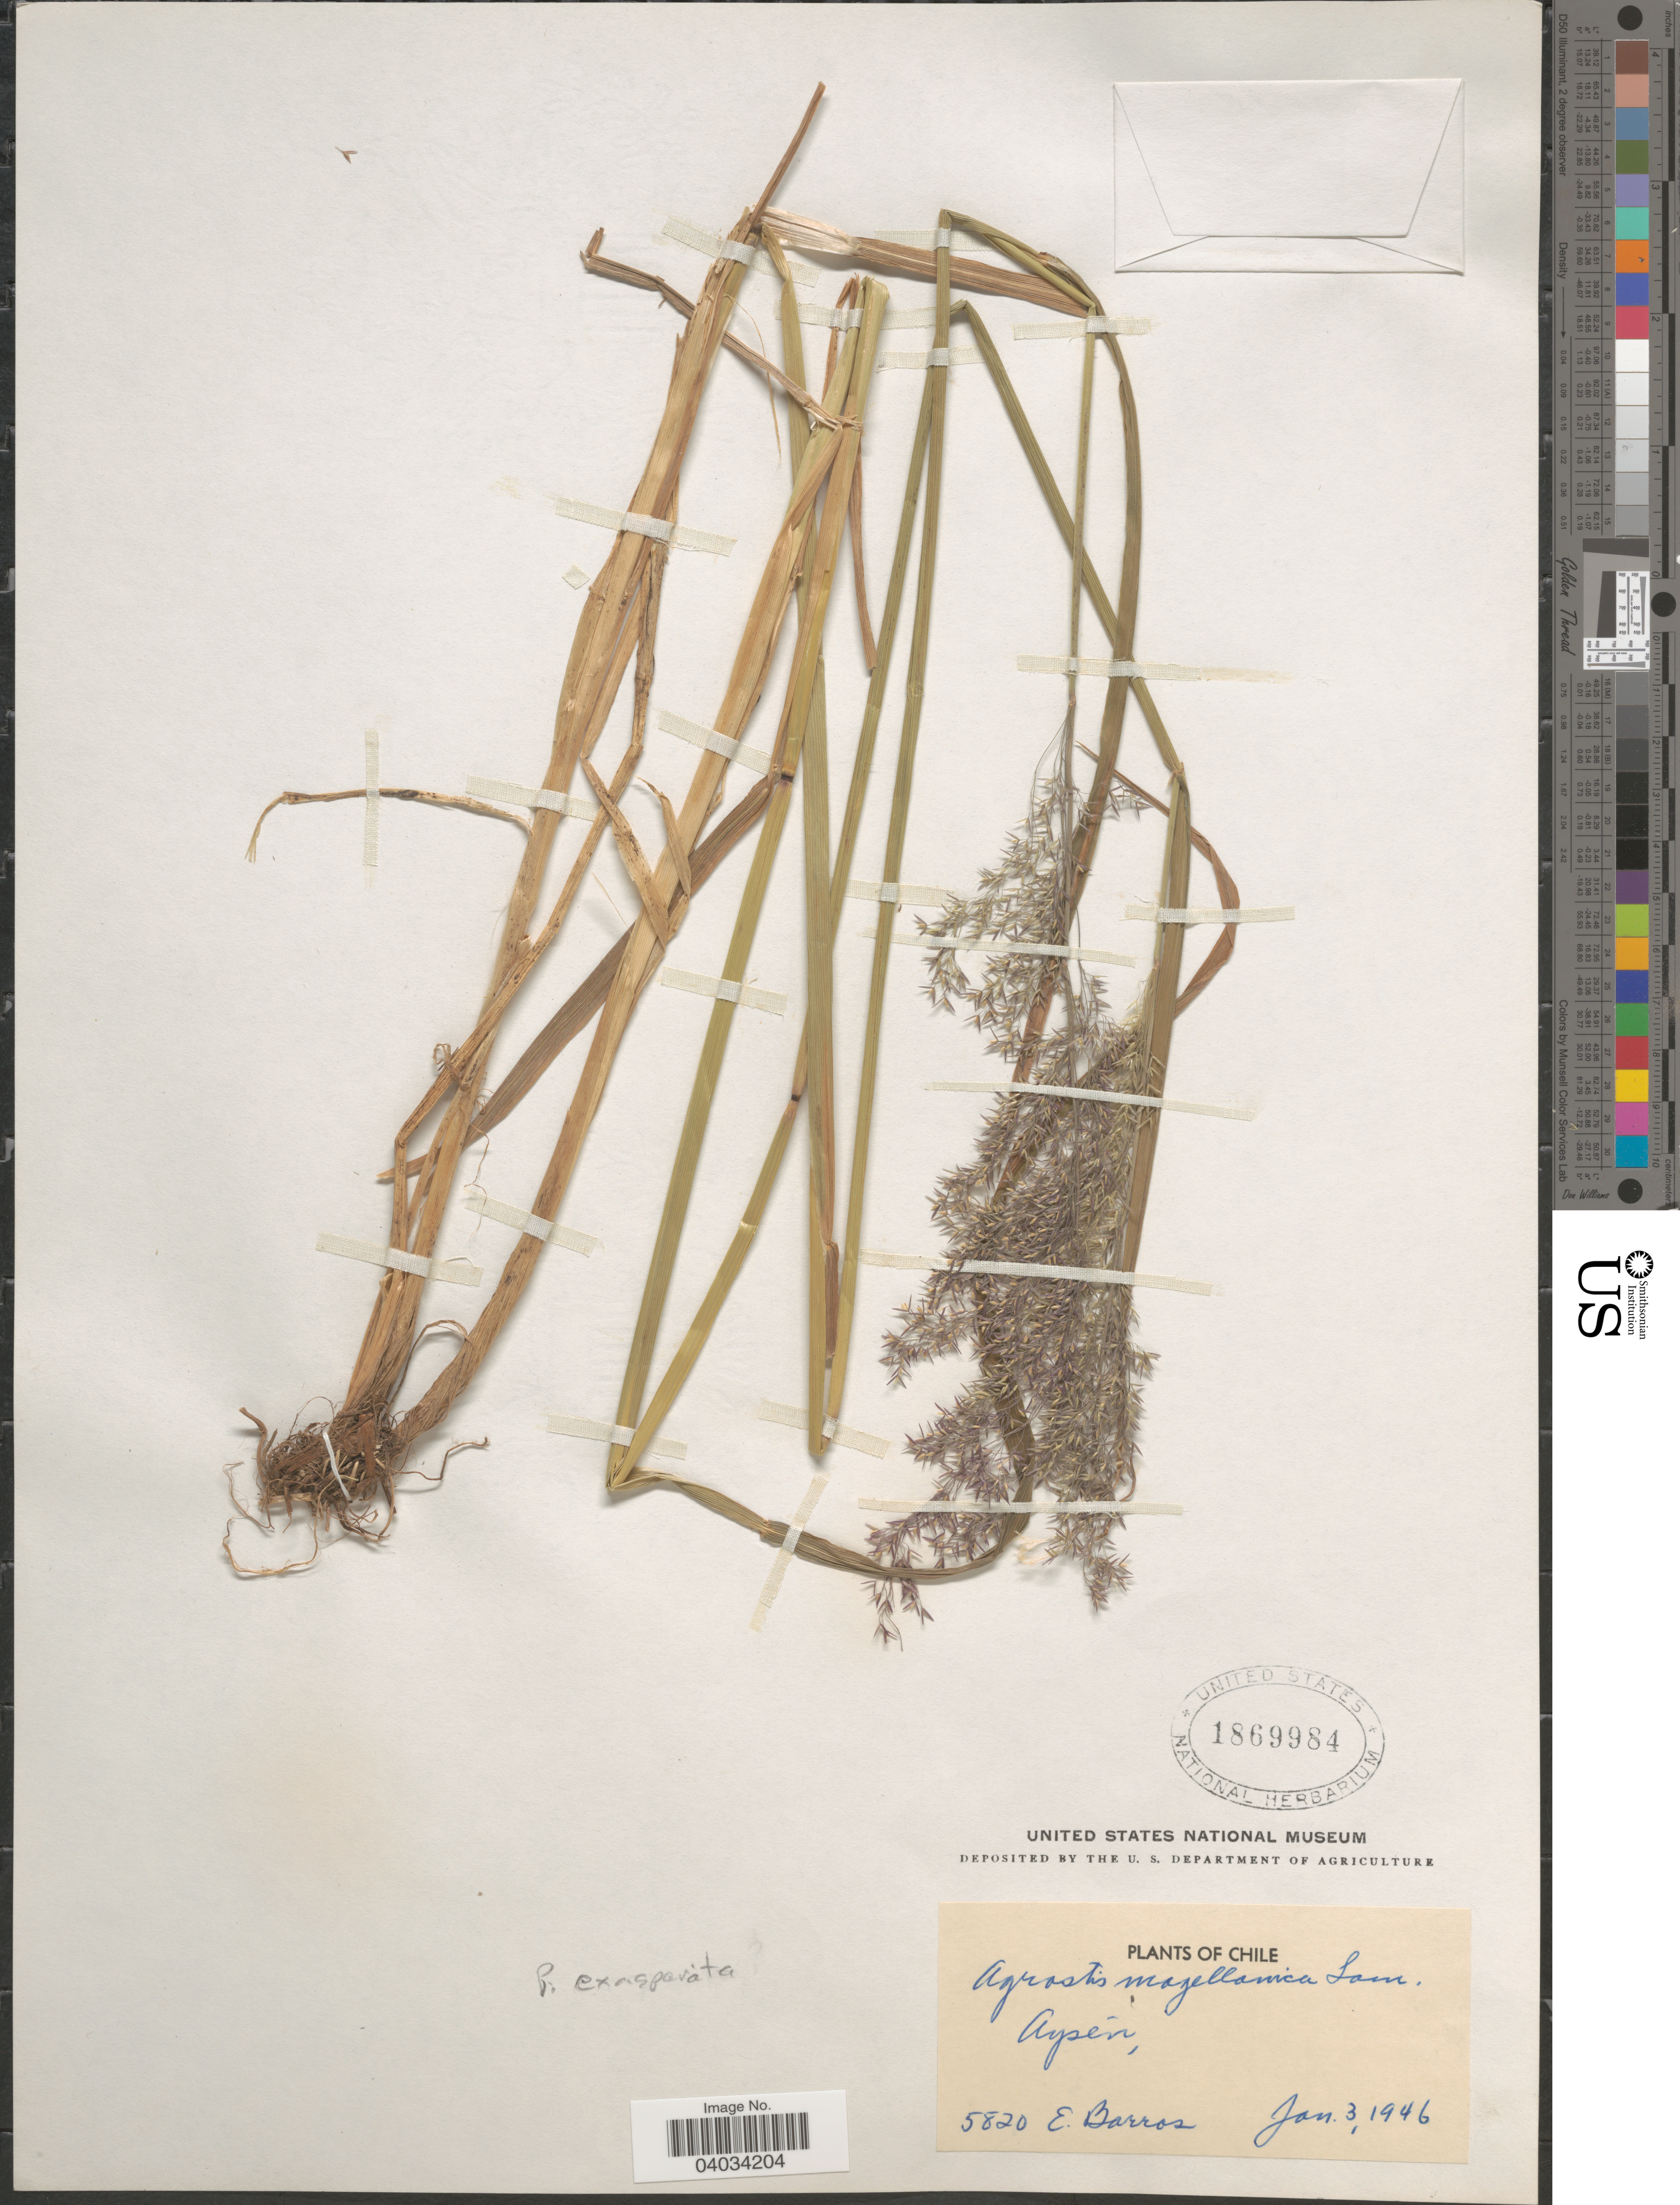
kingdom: Plantae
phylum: Tracheophyta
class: Liliopsida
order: Poales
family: Poaceae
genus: Polypogon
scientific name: Polypogon exasperatus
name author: (Trin.) Renvoize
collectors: E. Barros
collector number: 5820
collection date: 1946-01-03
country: Chile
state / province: Aisén (XI)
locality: Aysén.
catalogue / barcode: US 1869984